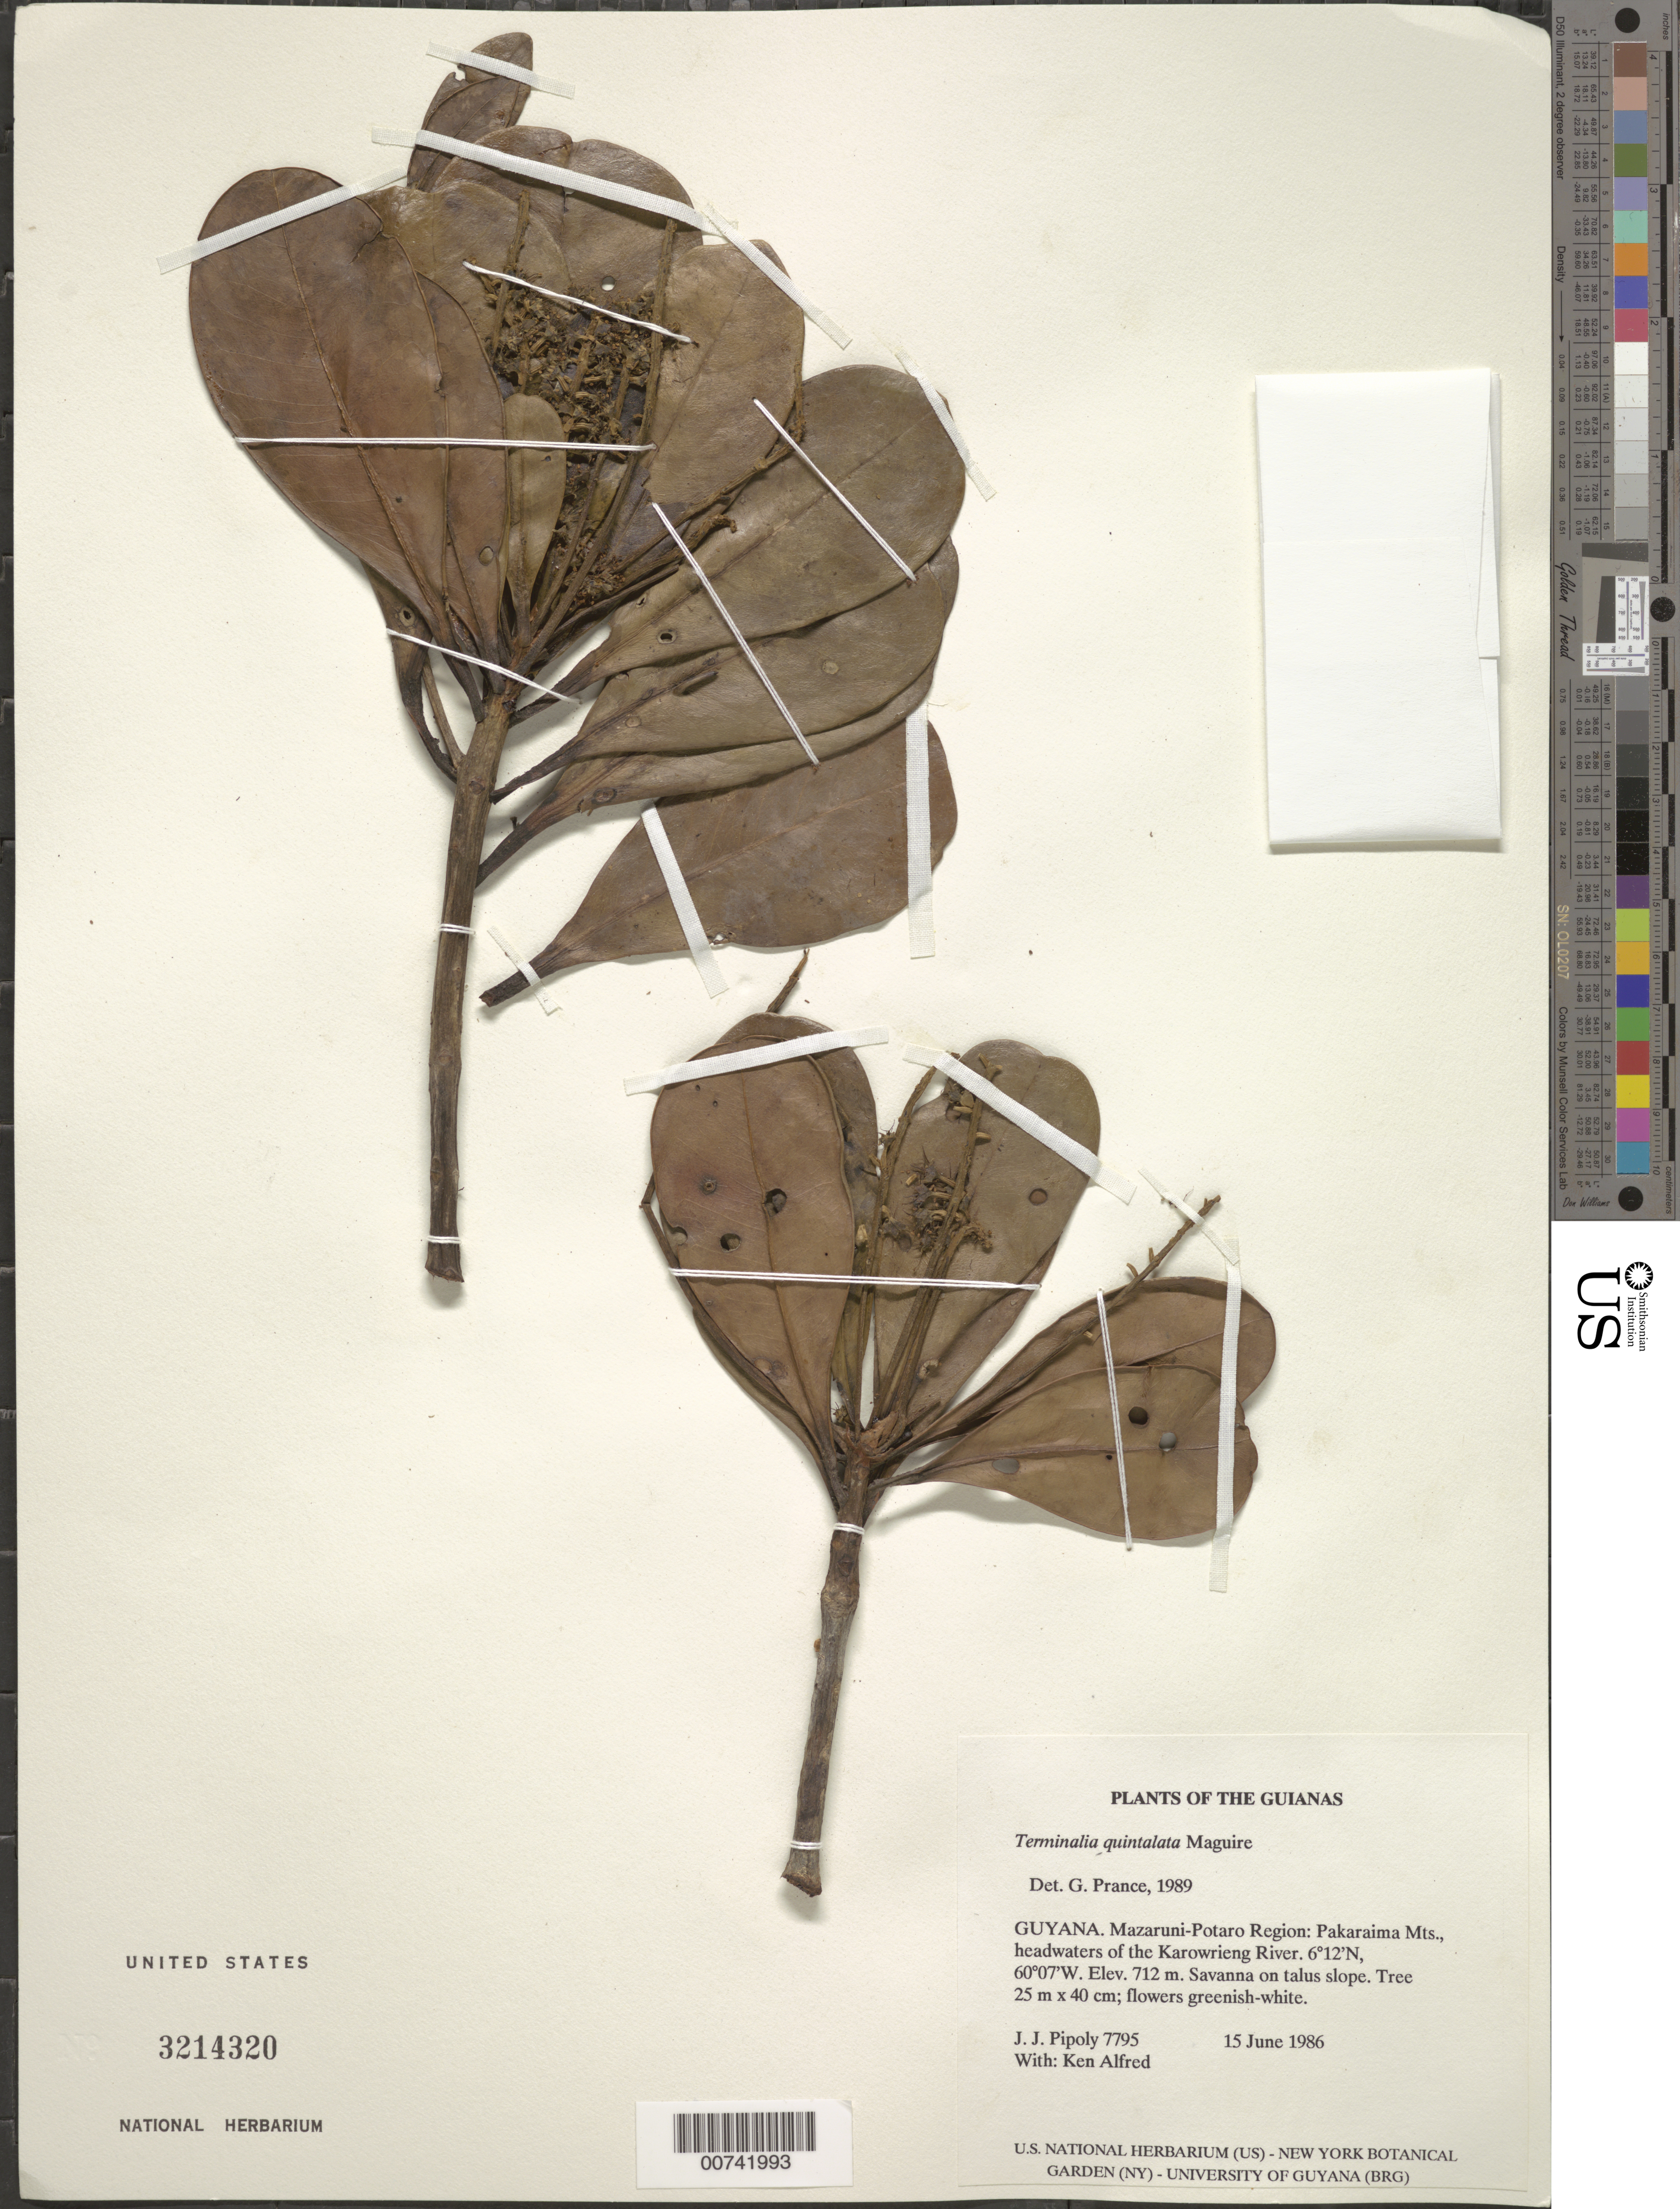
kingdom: Plantae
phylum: Tracheophyta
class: Magnoliopsida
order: Myrtales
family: Combretaceae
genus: Terminalia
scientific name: Terminalia quintalata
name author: Maguire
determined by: Prance, G. T.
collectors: J. J. Pipoly & K. Alfred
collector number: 7795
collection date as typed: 15 June 1986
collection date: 1986-06-15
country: Guyana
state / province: Cuyuni-Mazaruni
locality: Pakaraima Mts., headwaters of the Karowrieng River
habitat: Savanna on talus slope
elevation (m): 712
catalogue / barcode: US 3214320